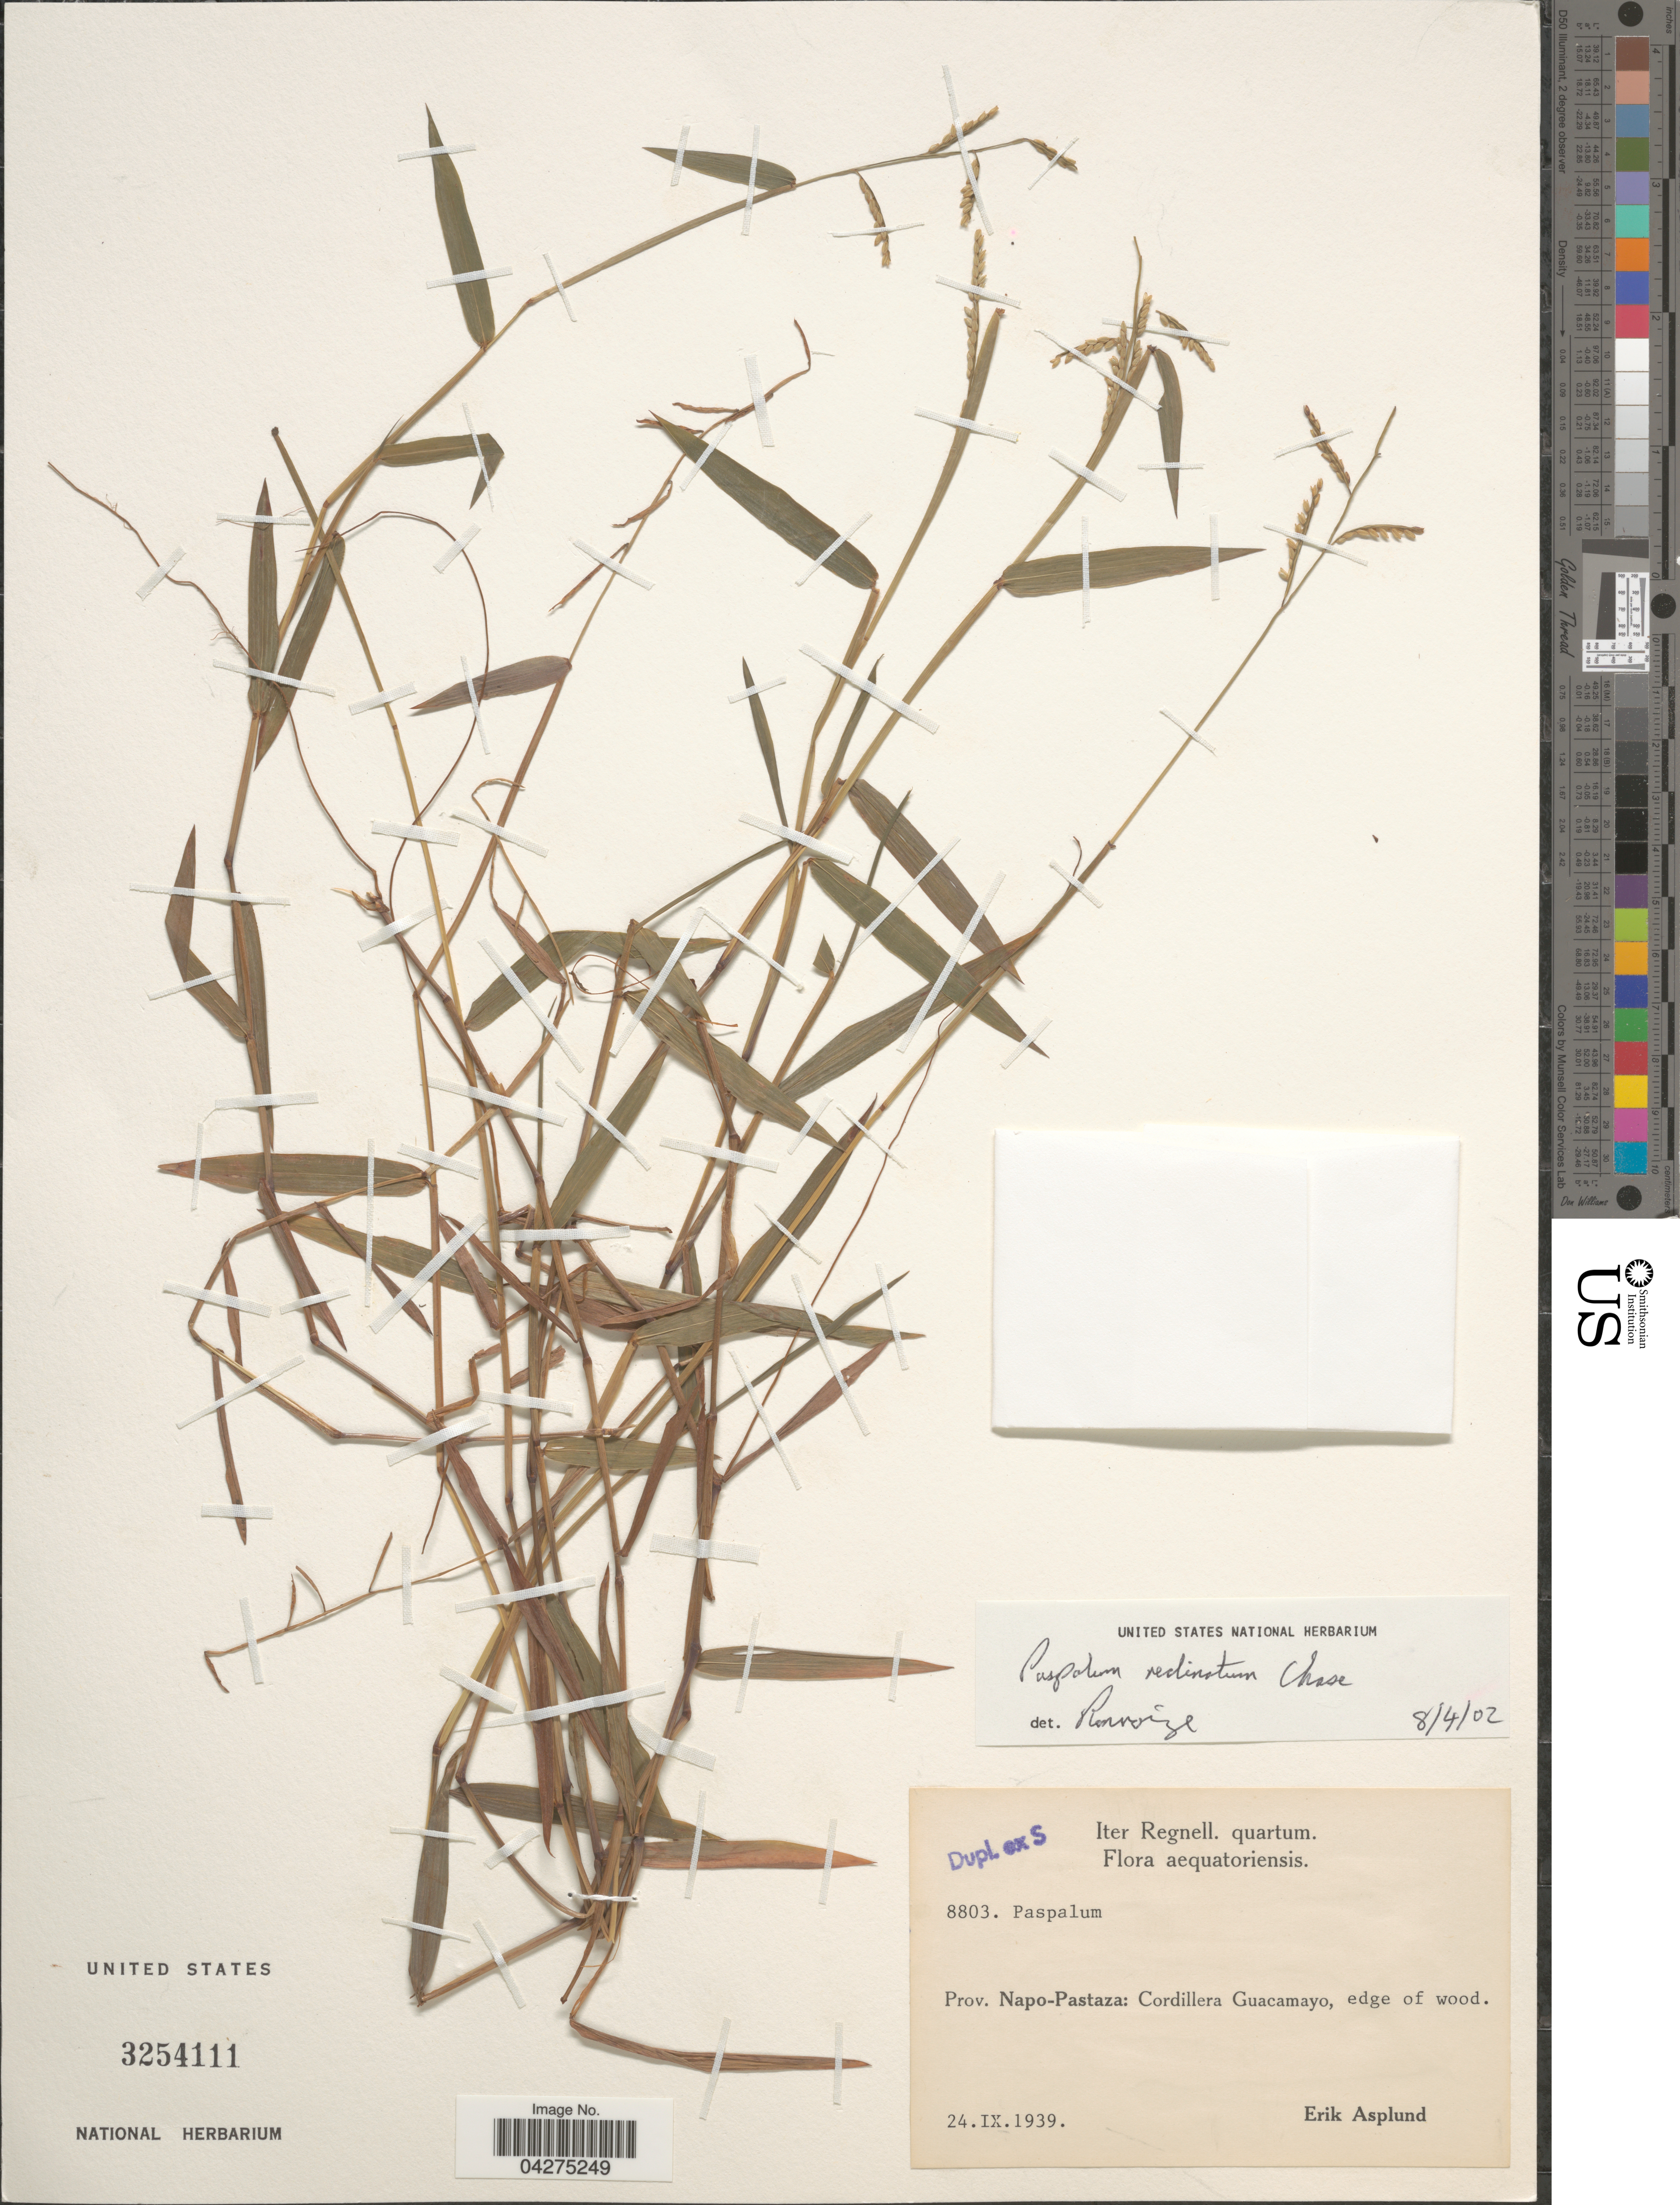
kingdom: Plantae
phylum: Tracheophyta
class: Liliopsida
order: Poales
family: Poaceae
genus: Paspalum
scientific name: Paspalum reclinatum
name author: Chase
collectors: E. Asplund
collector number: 8803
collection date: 1939-09-24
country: Ecuador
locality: Iter Regnell. quartum. Aequatoriensis. Prov. Napo-Pastaza: Cordillera Guacamayo, edge of wood.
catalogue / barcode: US 3254111